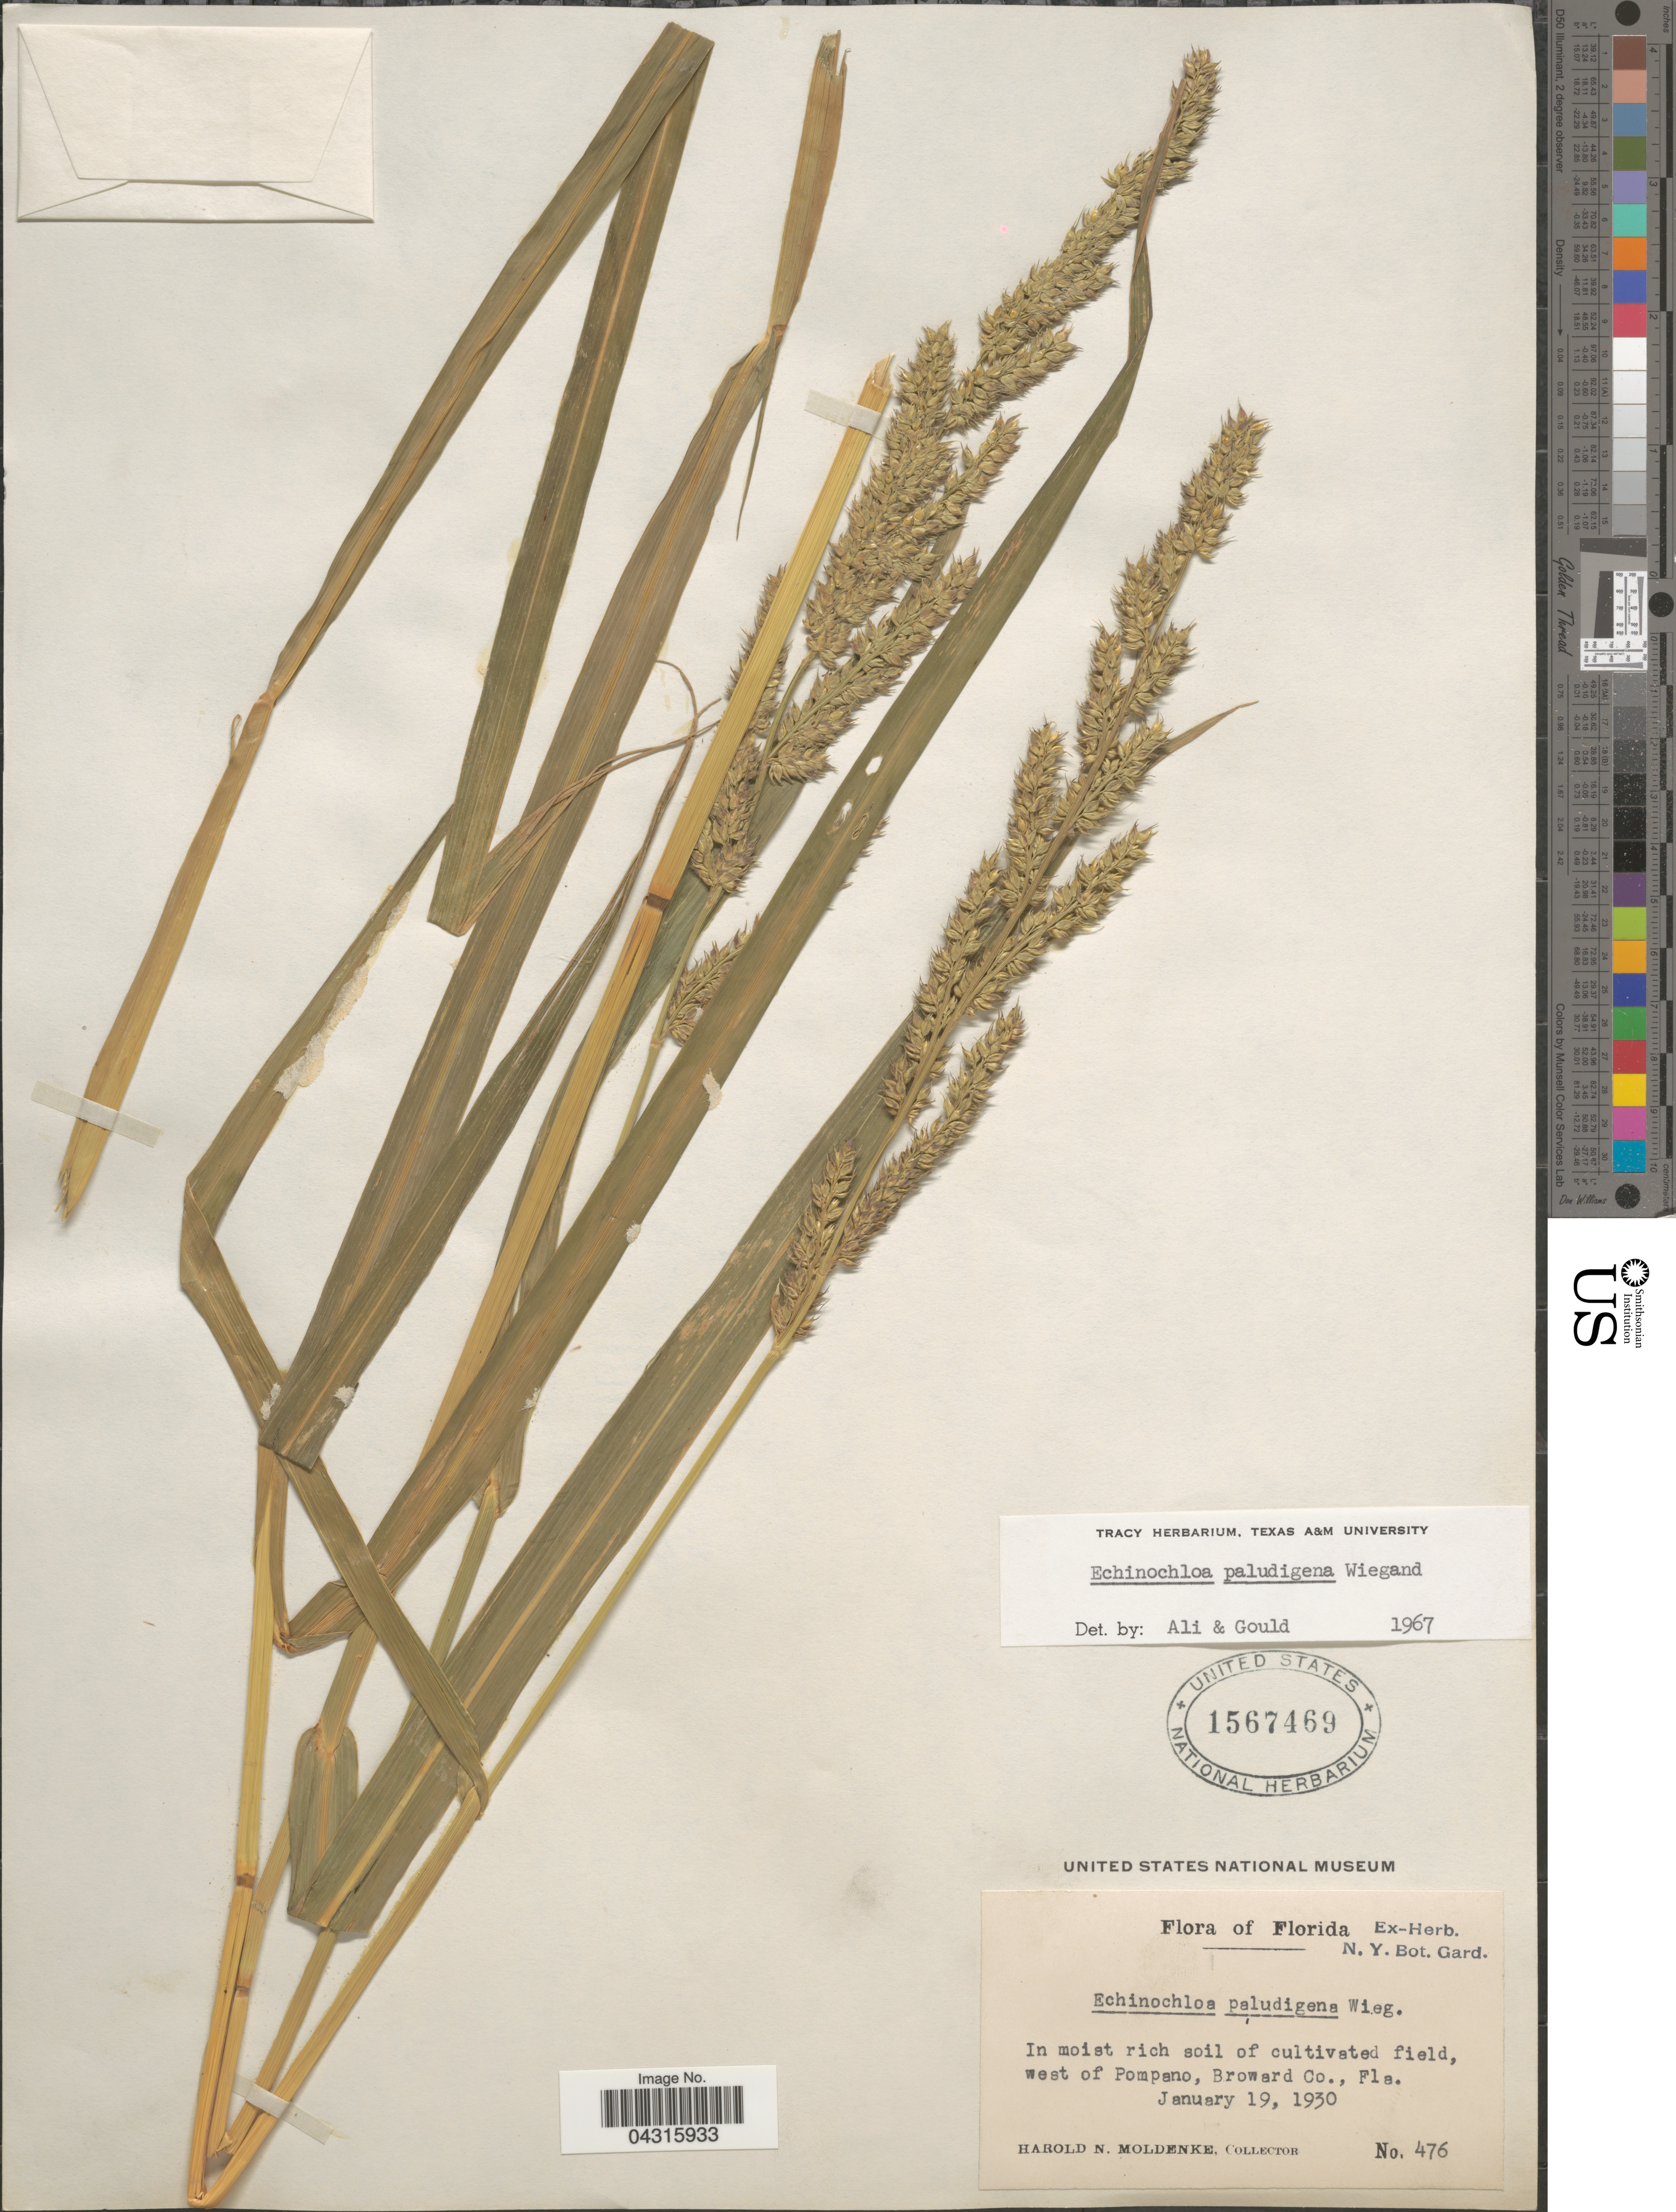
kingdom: Plantae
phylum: Tracheophyta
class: Liliopsida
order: Poales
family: Poaceae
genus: Echinochloa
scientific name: Echinochloa paludigena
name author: Wiegand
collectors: H. N. Moldenke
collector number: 476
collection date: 1930-01-19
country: United States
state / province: Florida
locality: In moist rich soil of cultivated field, west of Pompano, Broward Co.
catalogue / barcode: US 1567469